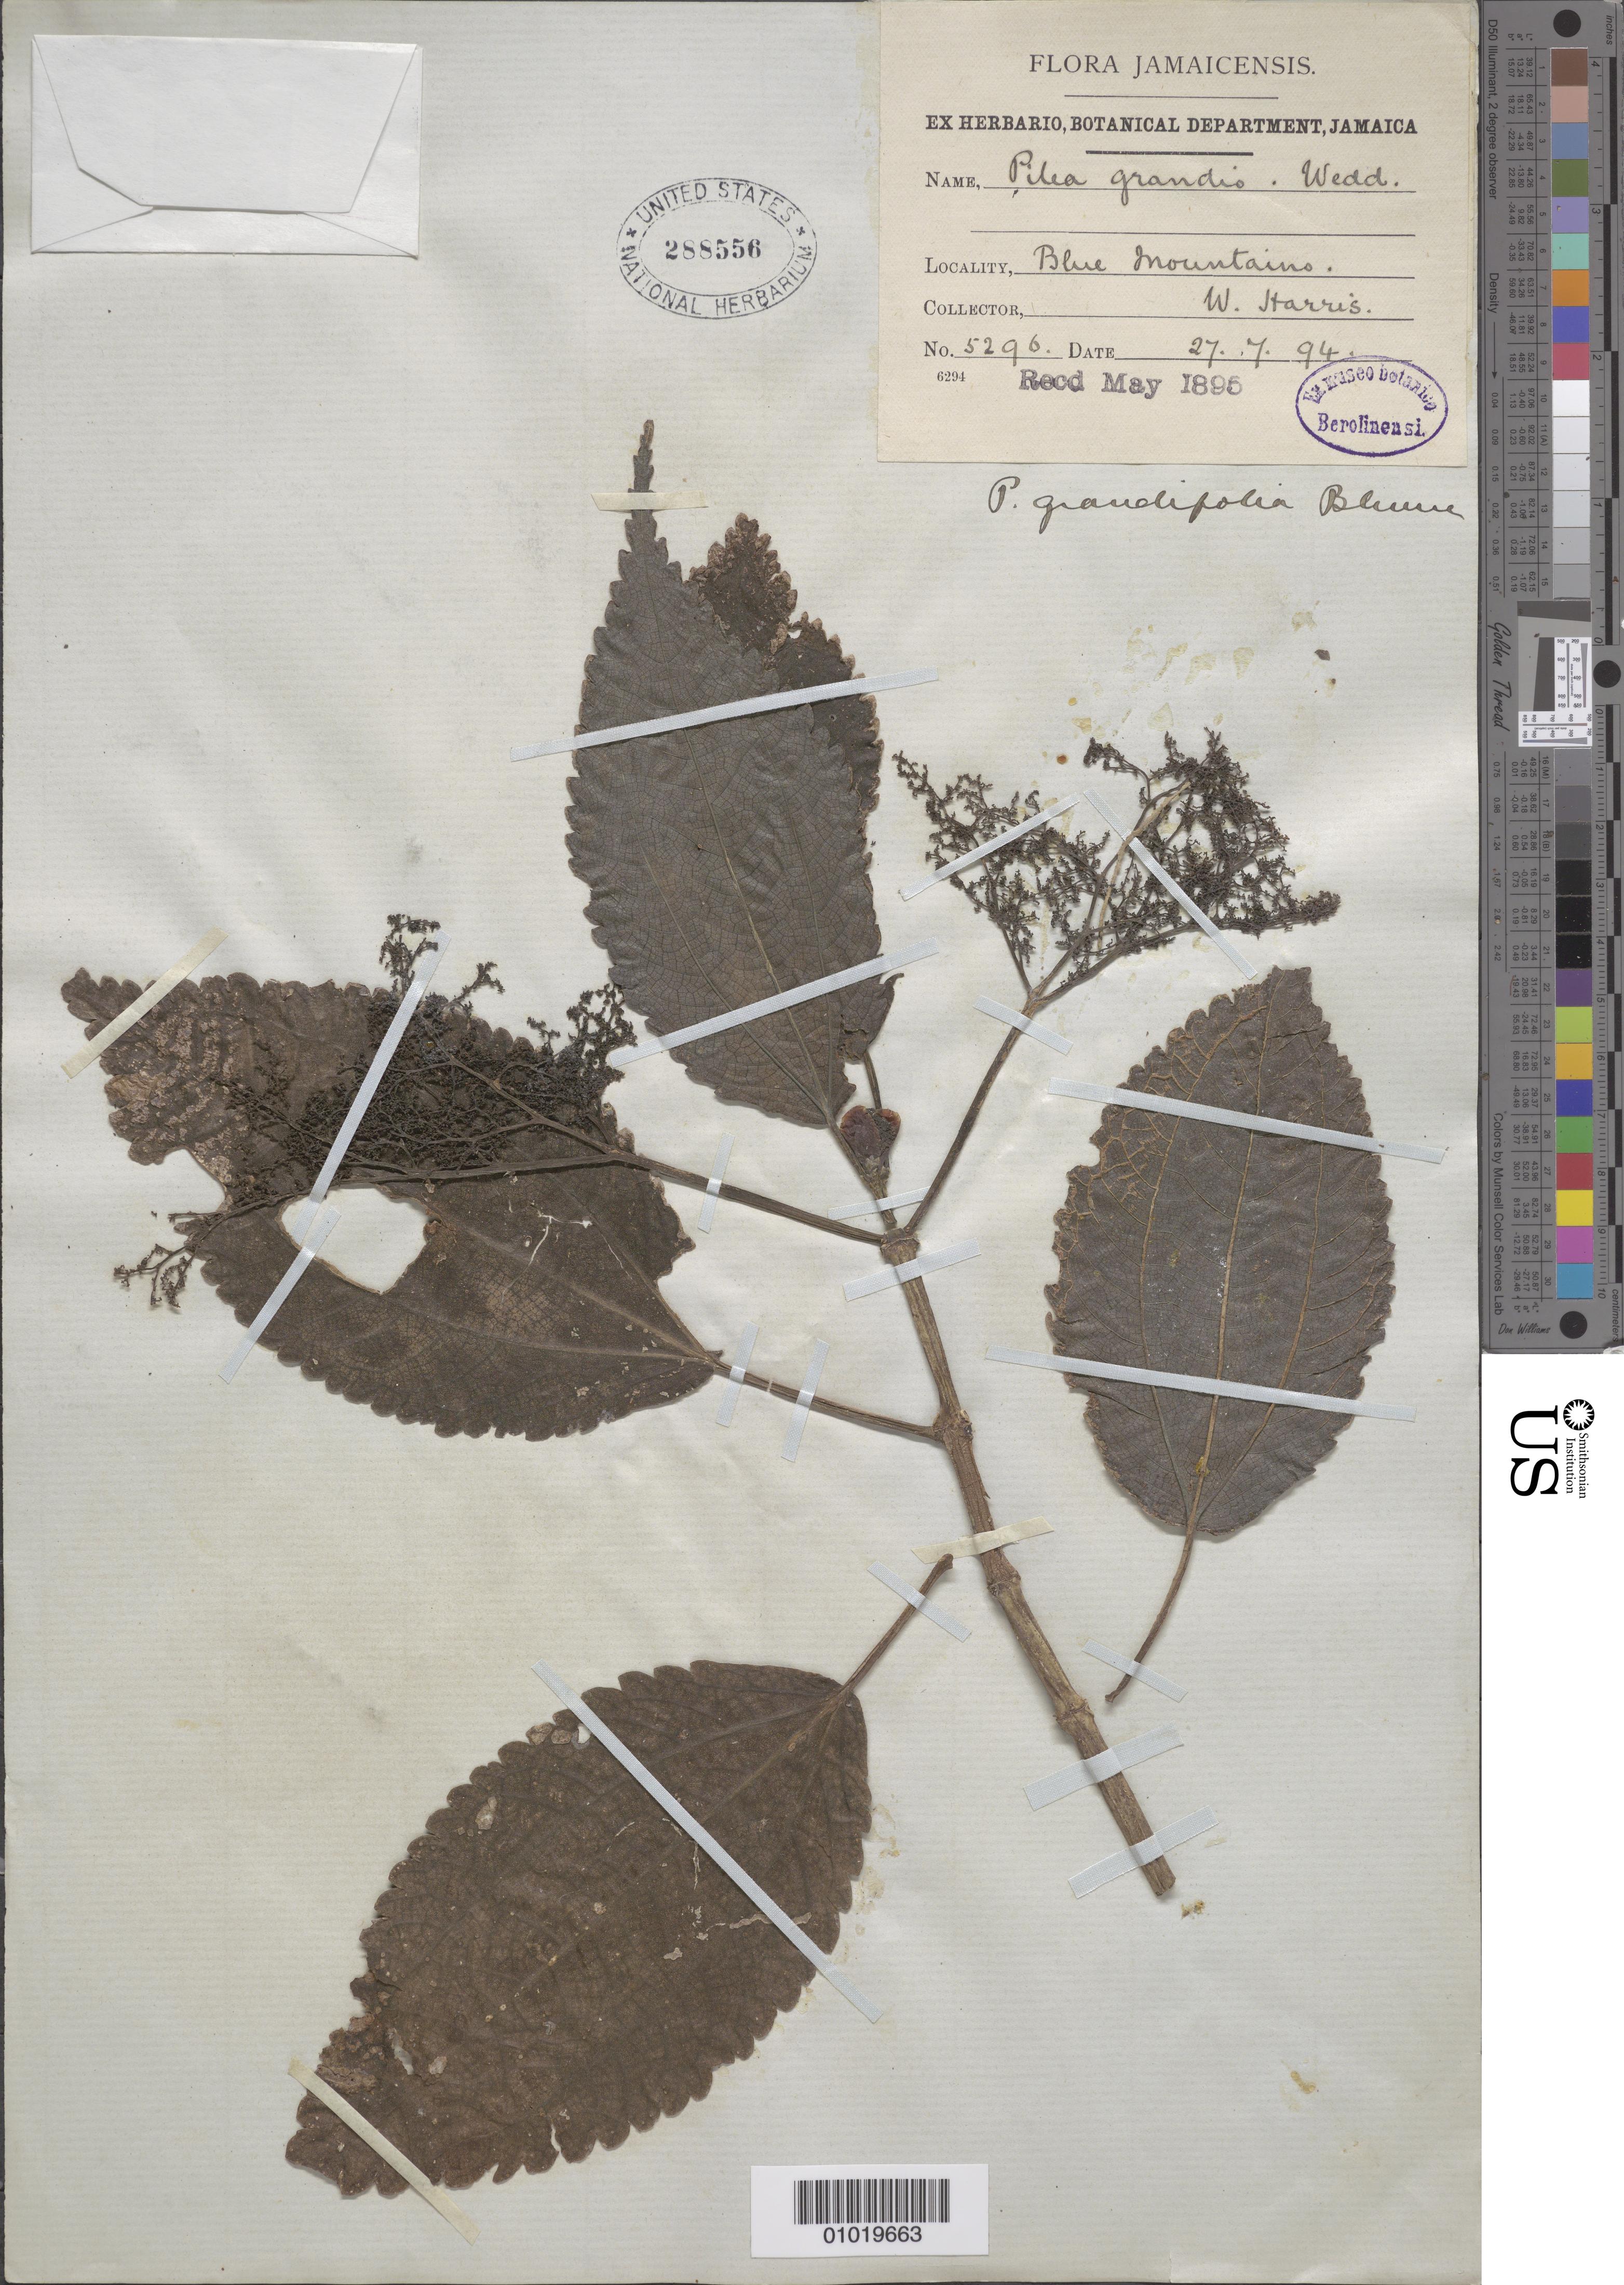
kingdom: Plantae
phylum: Tracheophyta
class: Magnoliopsida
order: Rosales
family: Urticaceae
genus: Pilea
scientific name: Pilea grandifolia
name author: (L.) Blume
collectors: W. Harris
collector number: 5296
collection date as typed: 27 May 1894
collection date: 1894-05-27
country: Jamaica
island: Jamaica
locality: Blue mountains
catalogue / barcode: US 288556